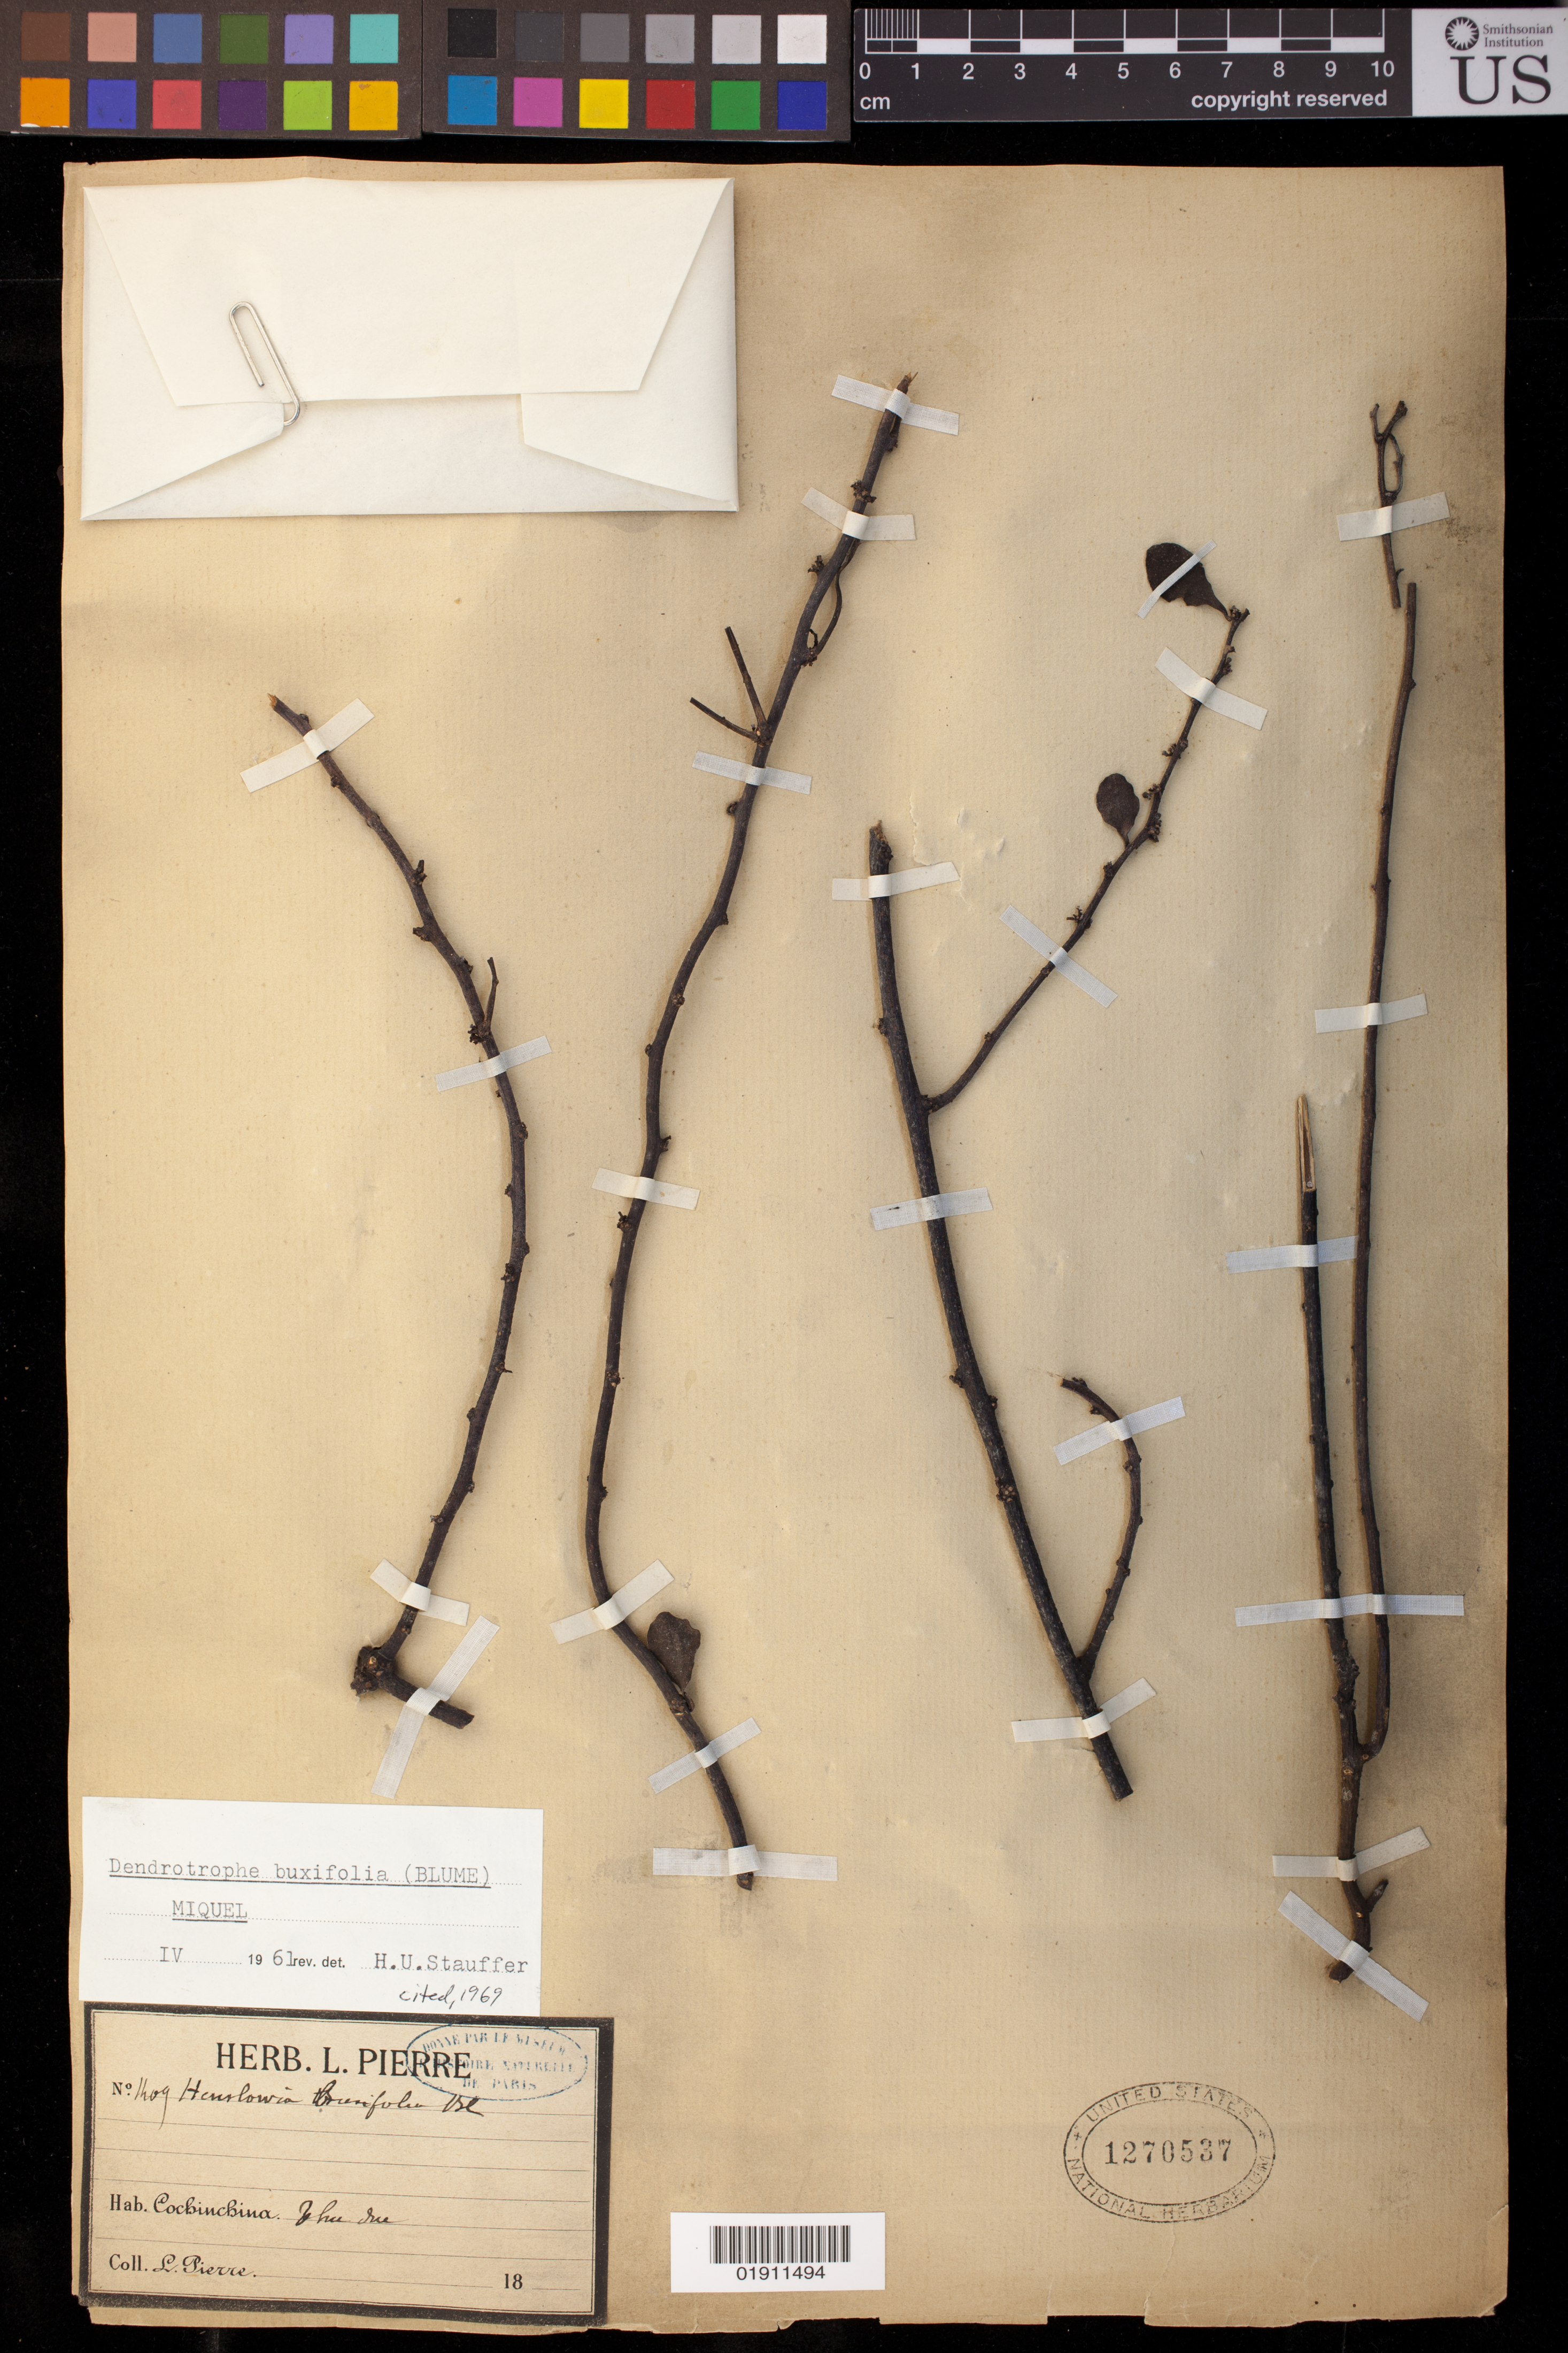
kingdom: Plantae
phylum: Tracheophyta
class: Magnoliopsida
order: Santalales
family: Amphorogynaceae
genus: Dendrotrophe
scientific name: Dendrotrophe buxifolia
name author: Miq.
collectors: L. Pierre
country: Vietnam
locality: Cochinchina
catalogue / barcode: US 1270537